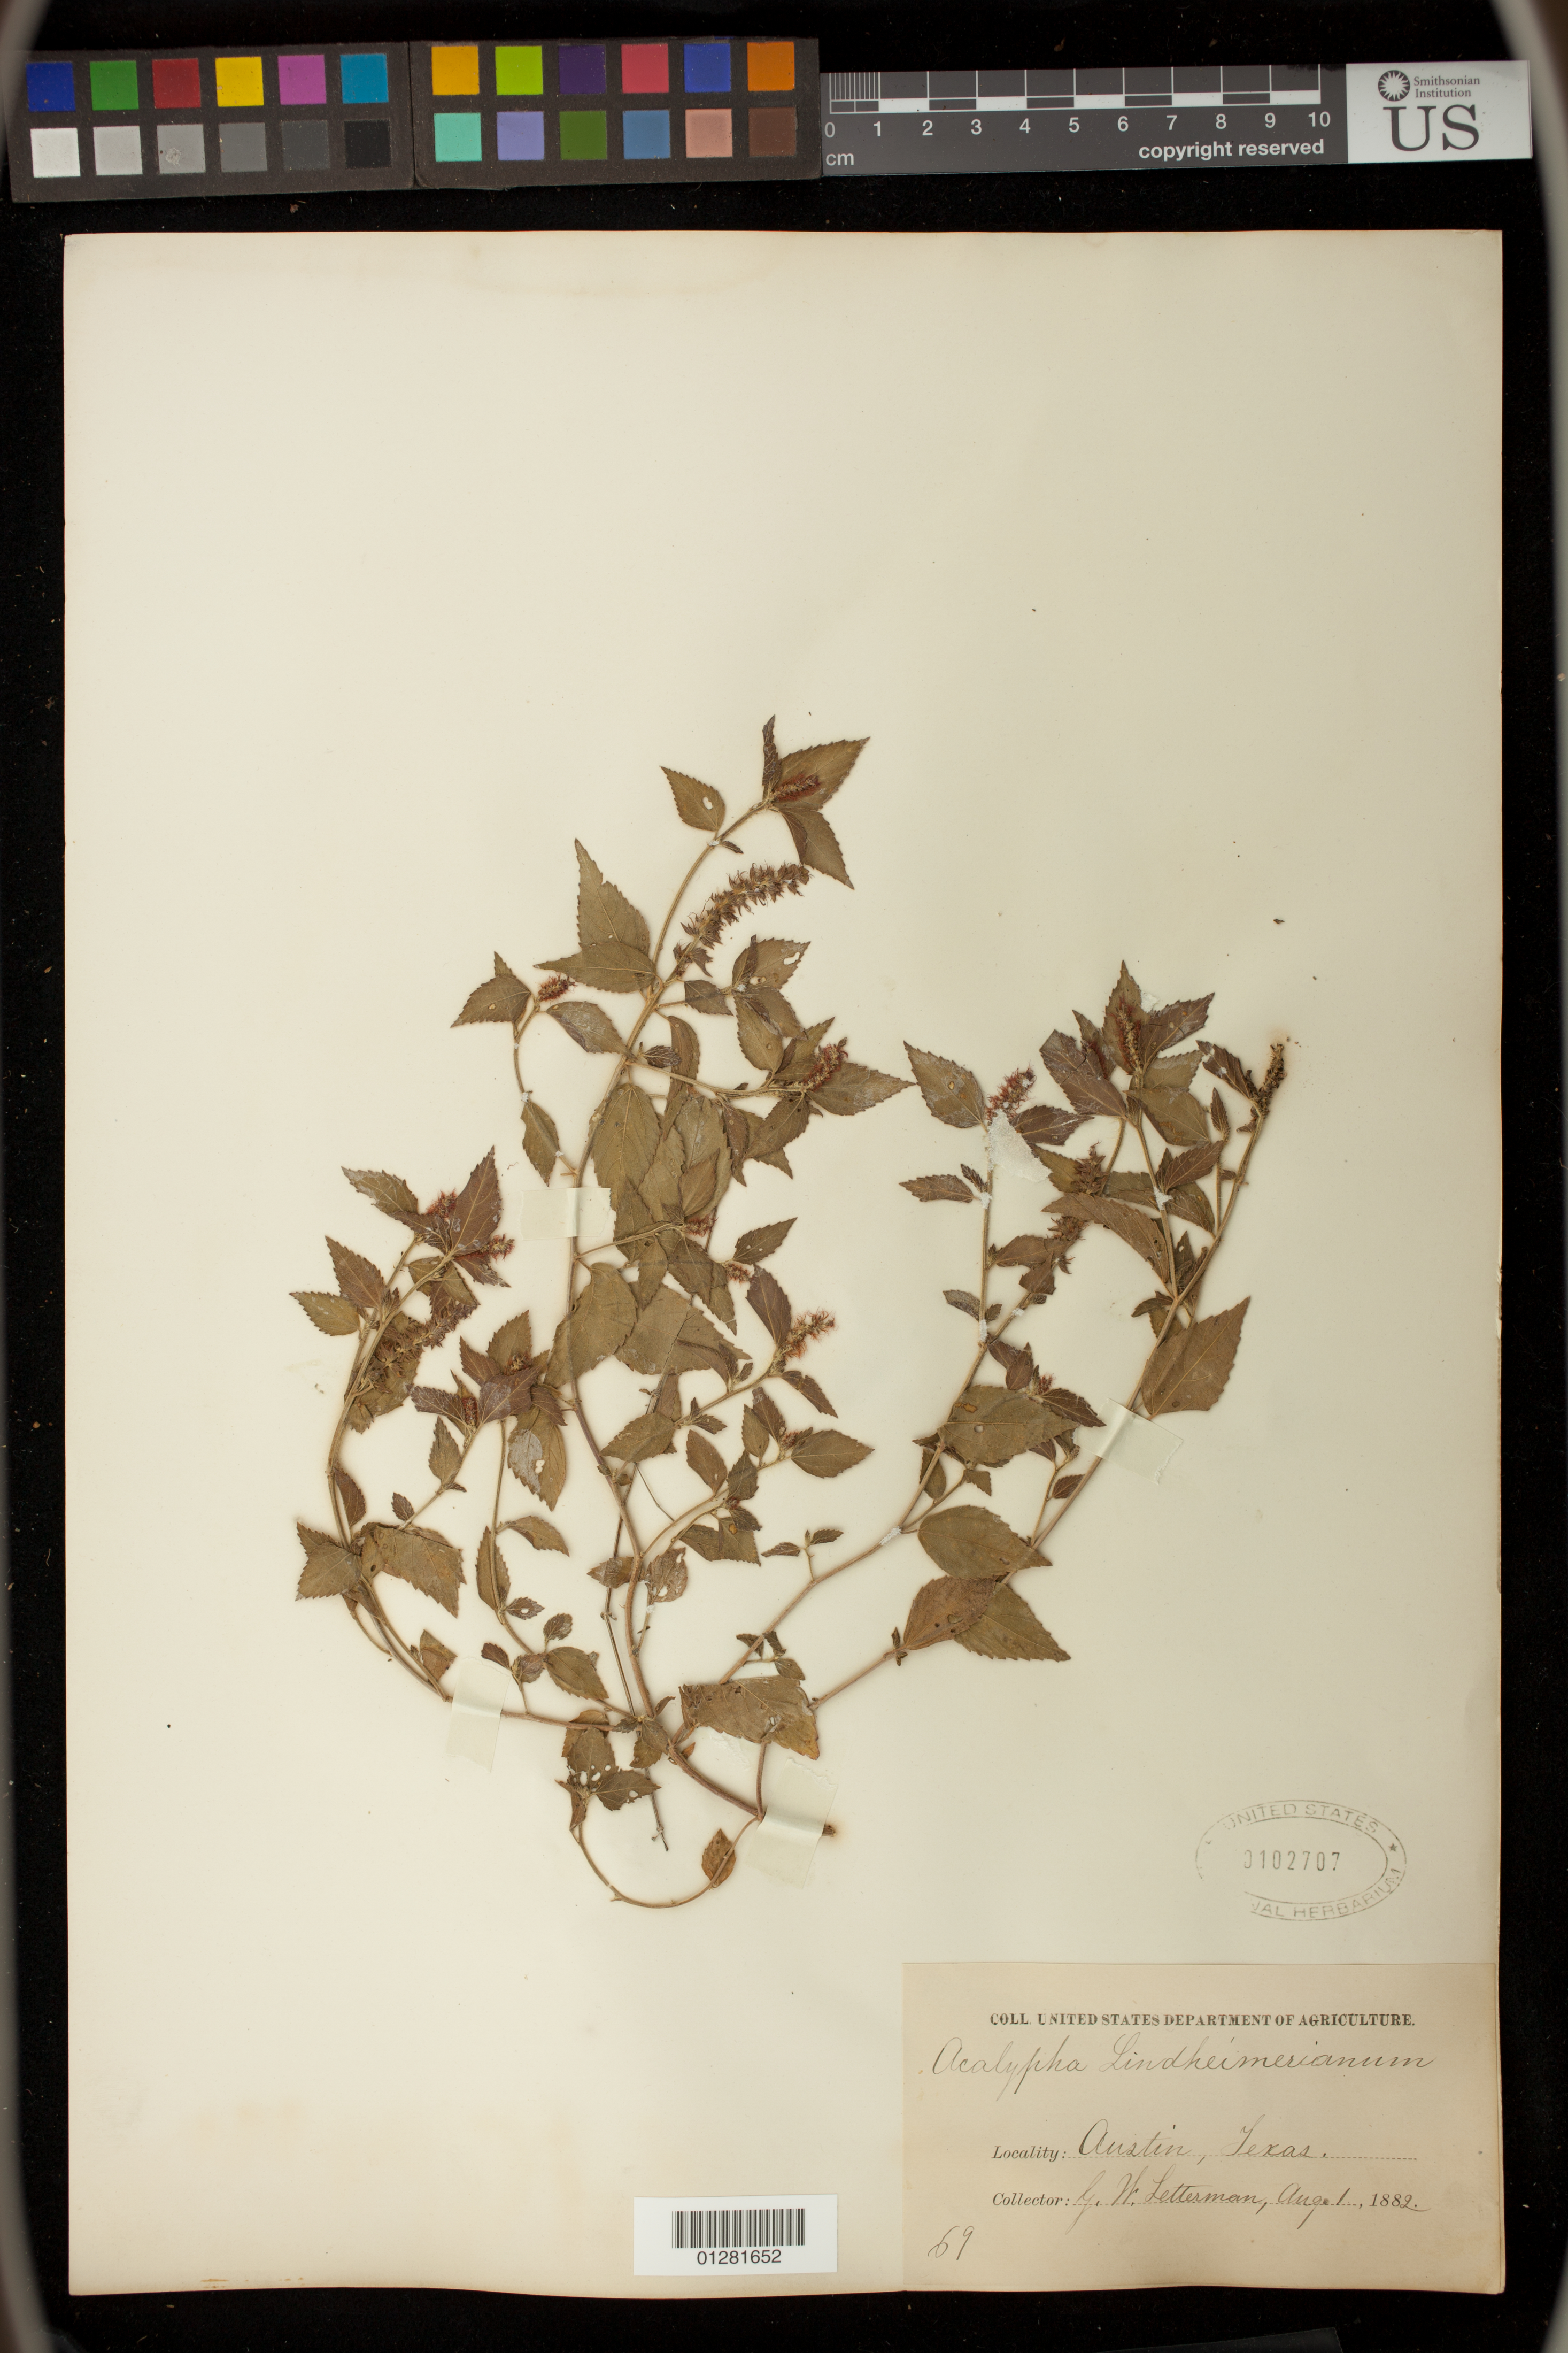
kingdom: Plantae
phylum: Tracheophyta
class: Magnoliopsida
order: Malpighiales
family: Euphorbiaceae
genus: Acalypha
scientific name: Acalypha lindheimeri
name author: Müll. Arg.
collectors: G. W. Letterman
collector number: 69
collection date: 1882-08-01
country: United States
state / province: Texas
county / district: Travis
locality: Austin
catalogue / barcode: US 102707